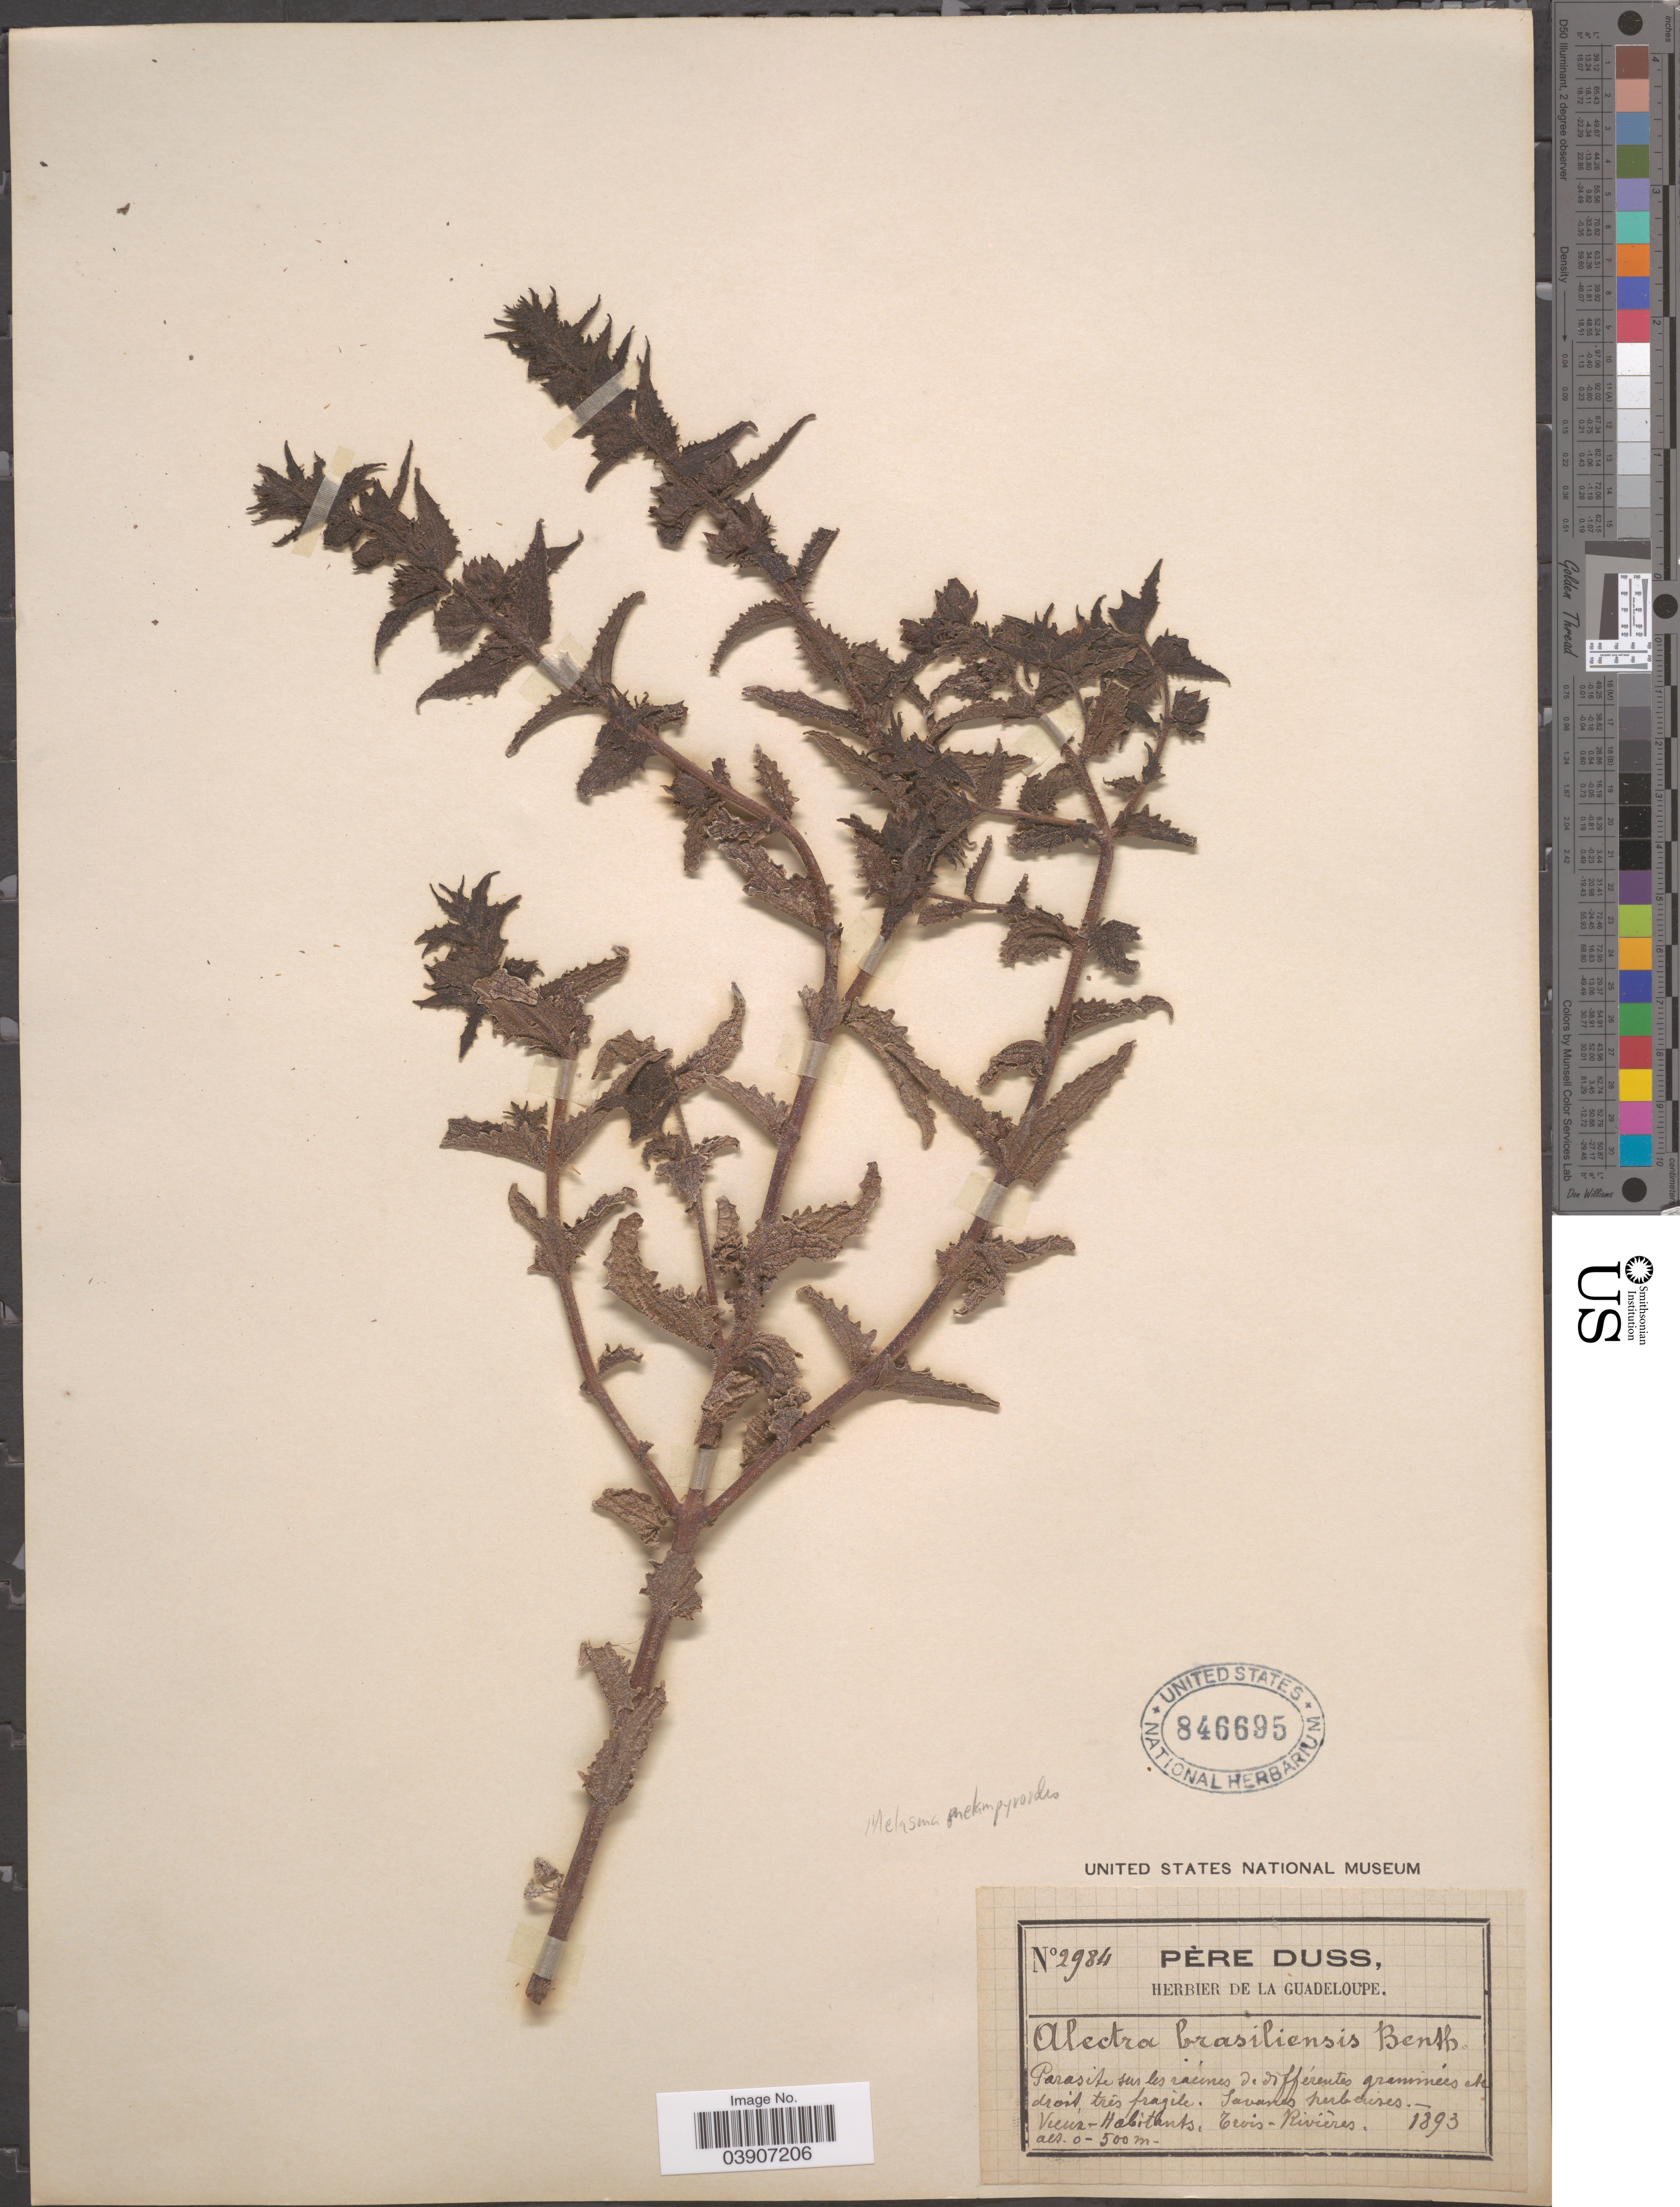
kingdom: Plantae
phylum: Tracheophyta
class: Magnoliopsida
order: Lamiales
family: Orobanchaceae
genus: Alectra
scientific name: Alectra aspera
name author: (Cham. & Schltdl.) L.O. Williams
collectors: Père Duss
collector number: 2984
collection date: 1893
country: Guadeloupe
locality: Trois - Rivières.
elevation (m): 0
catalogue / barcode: US 846695